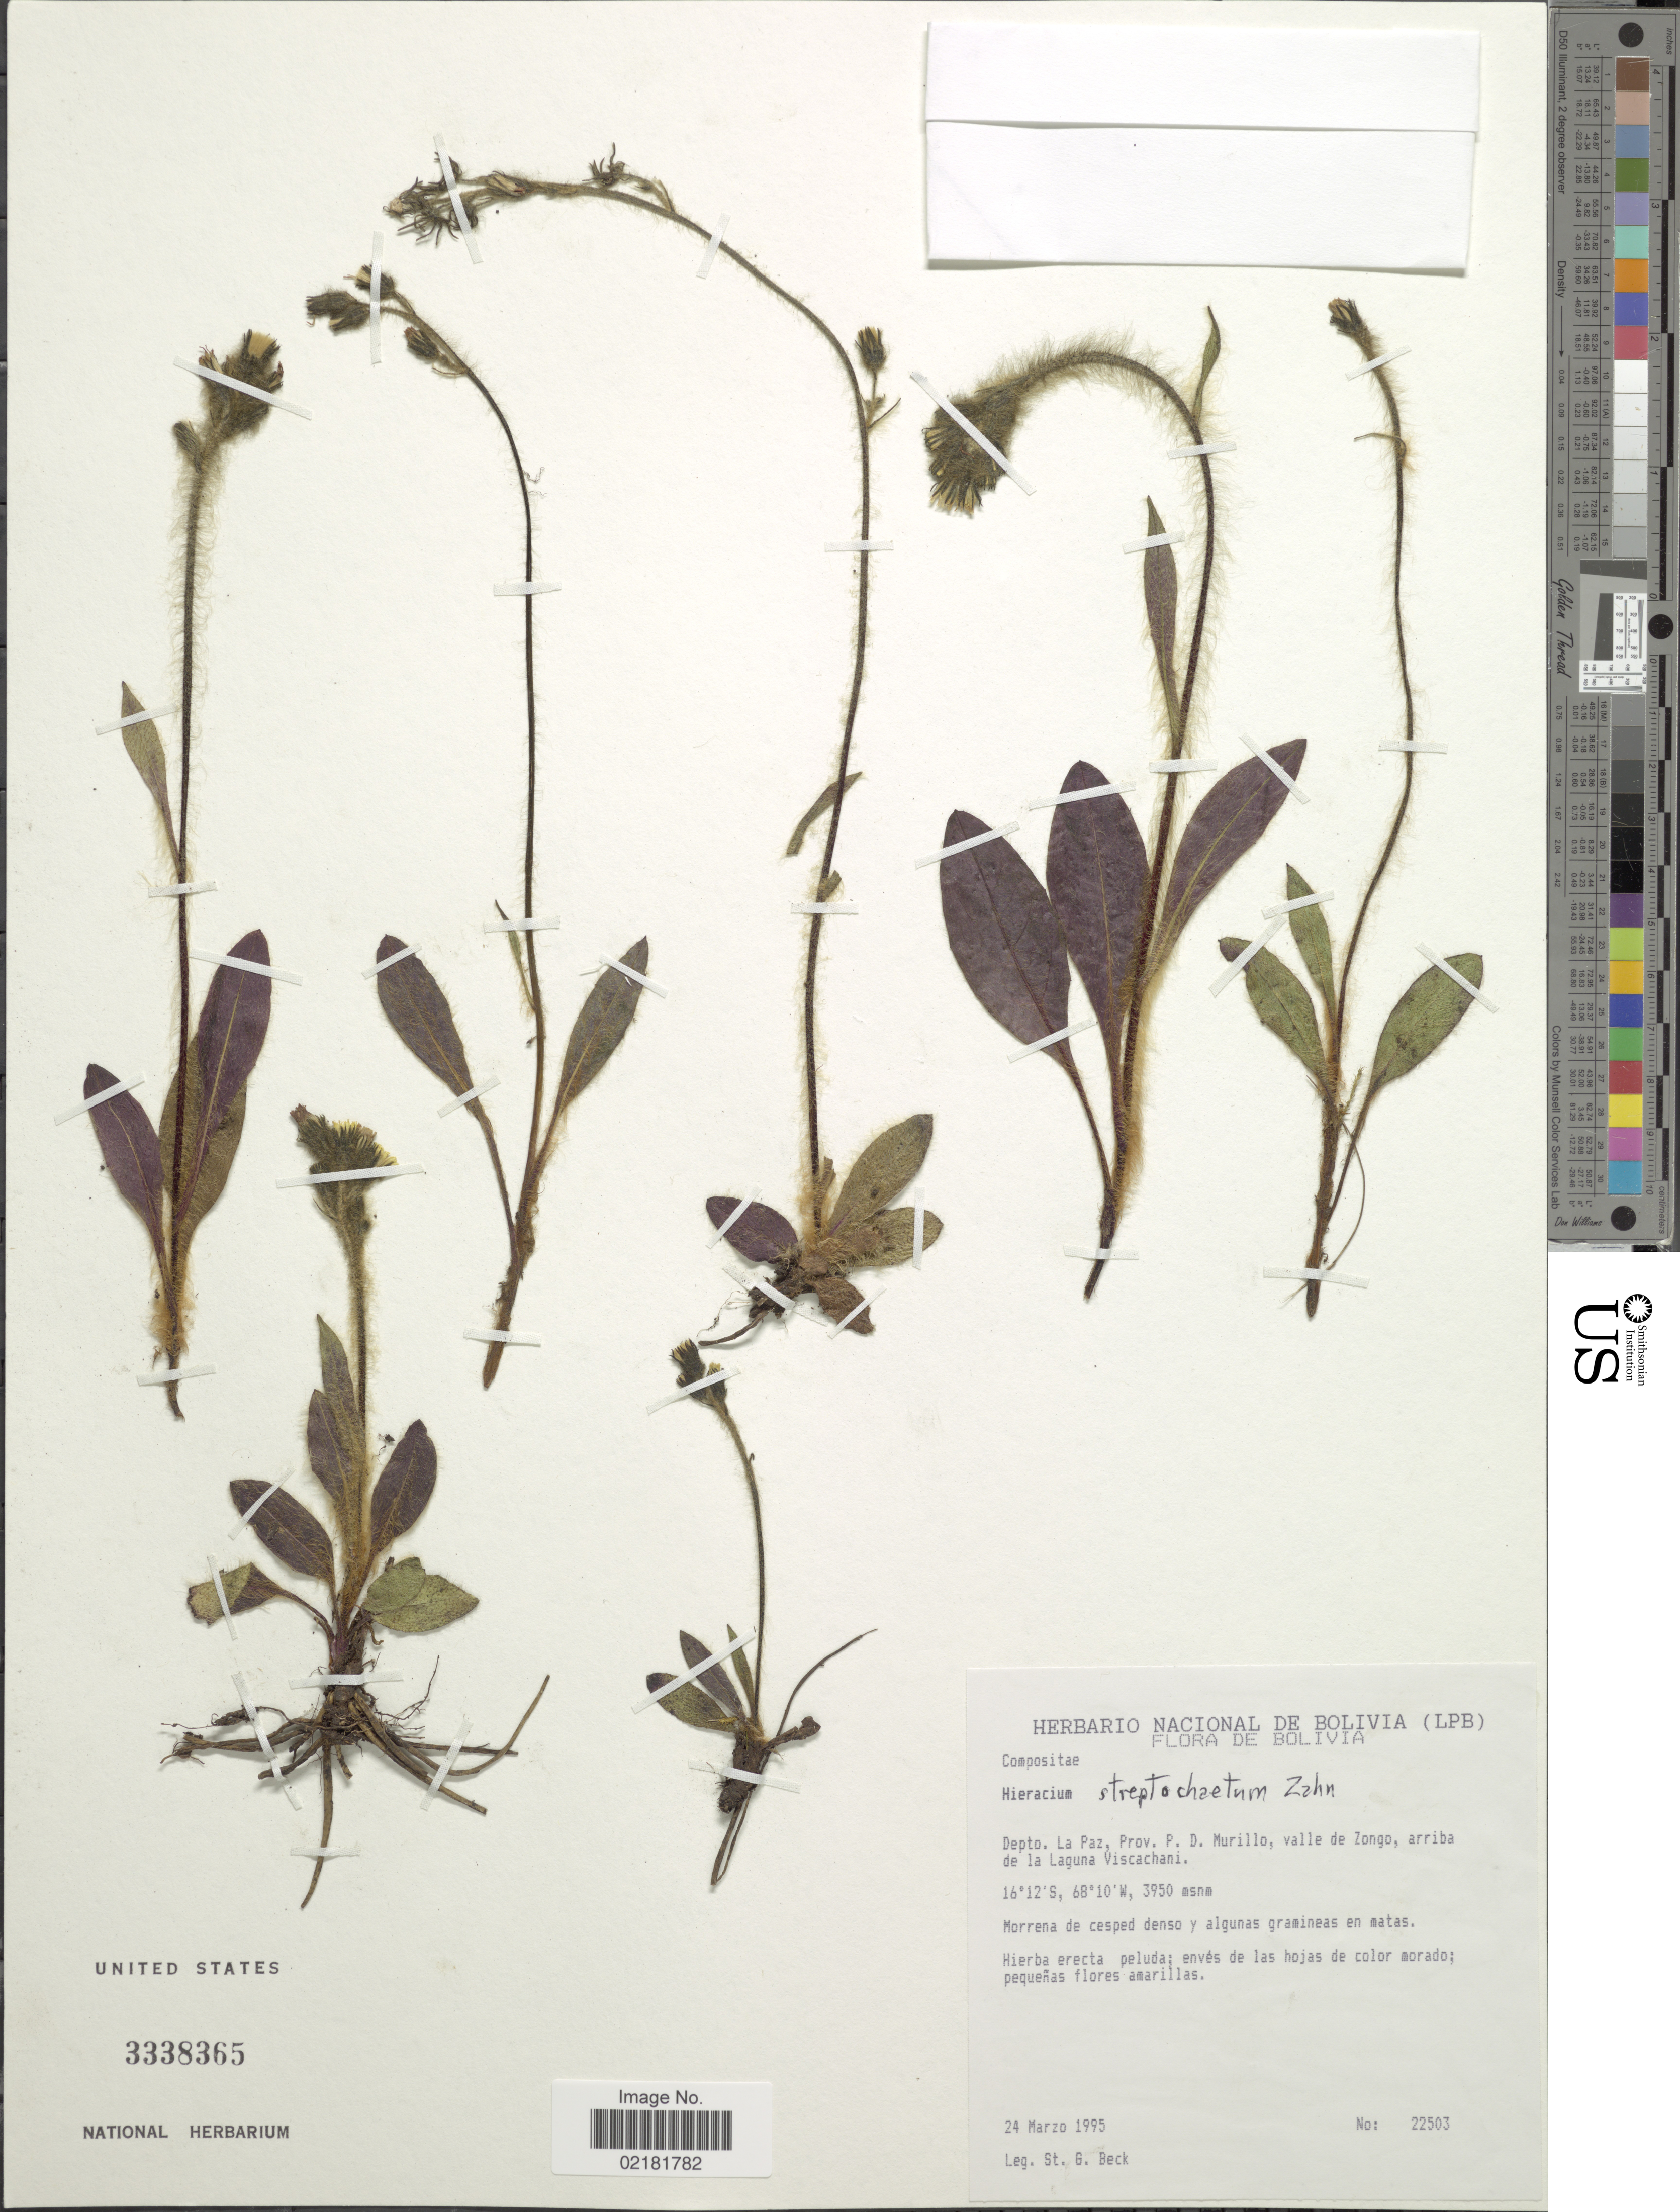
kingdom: Plantae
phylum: Tracheophyta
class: Magnoliopsida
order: Asterales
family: Asteraceae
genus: Hieracium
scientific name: Hieracium streptochaetum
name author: Zahn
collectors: S. G. Beck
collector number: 22503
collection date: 1995-03-24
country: Bolivia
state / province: La Paz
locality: Prov. P. D. Murillo, valle de Zongo, arriba de la laguna Viscachani.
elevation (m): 3950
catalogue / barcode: US 3338365